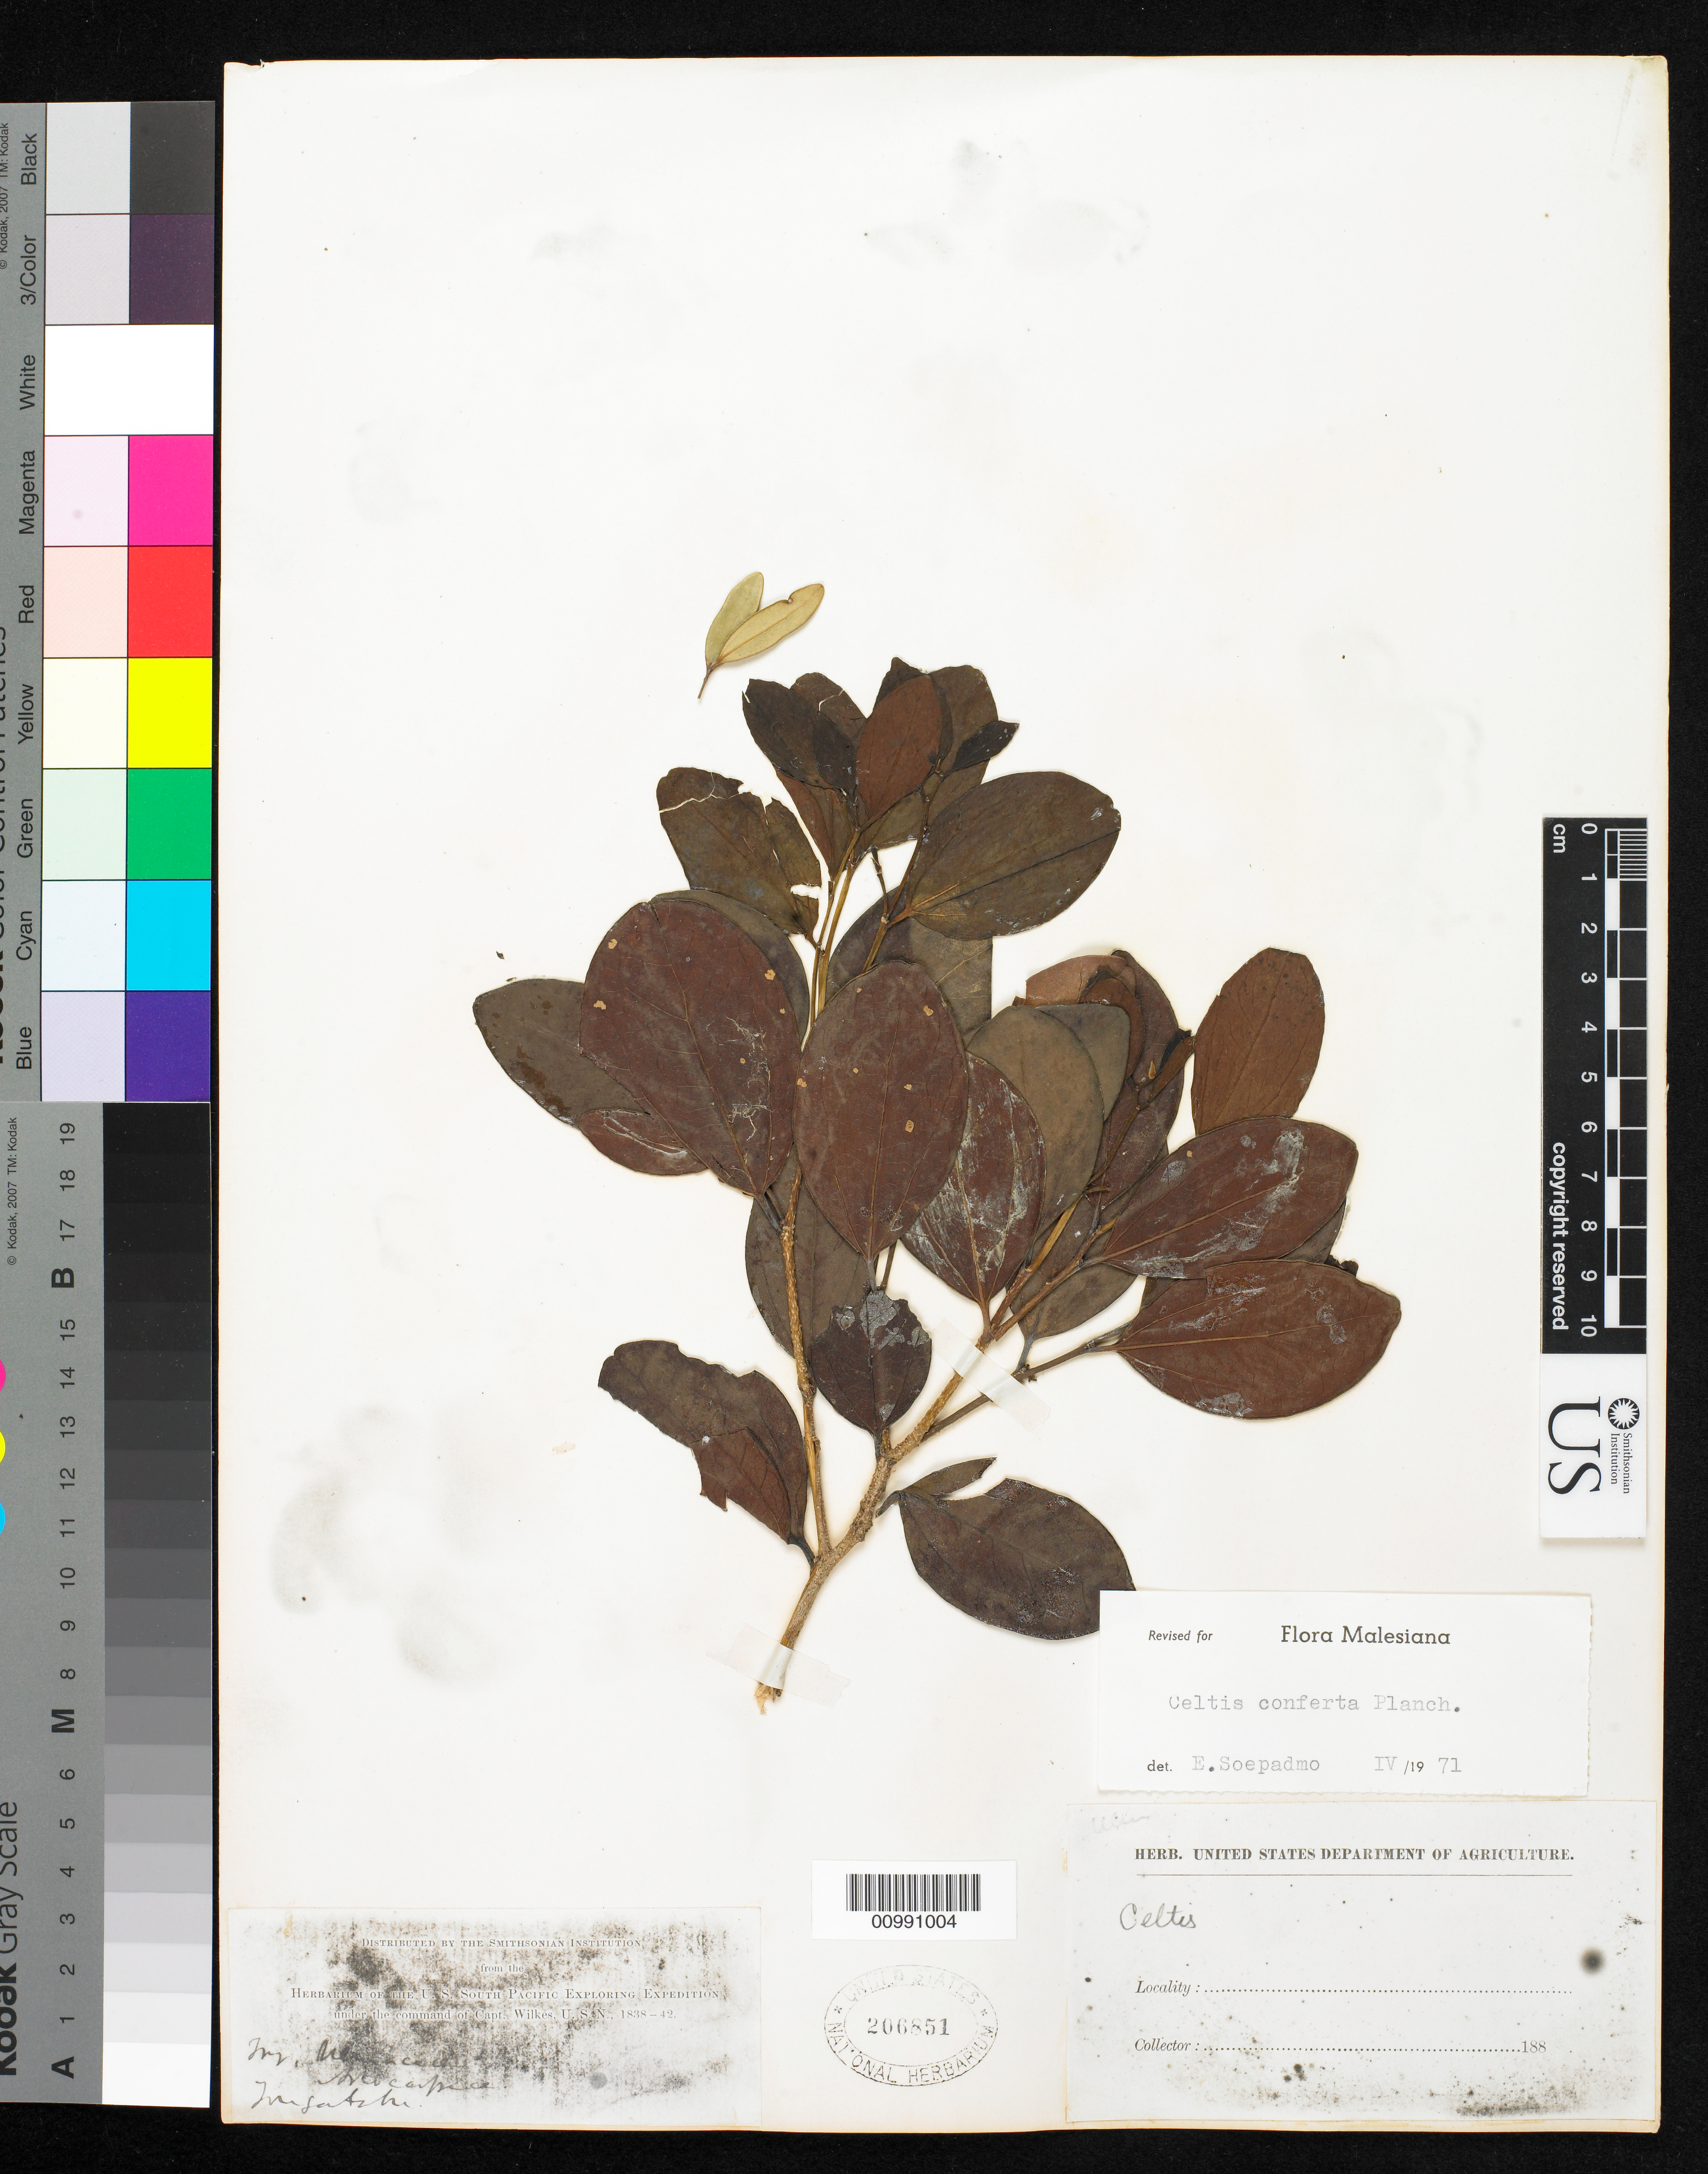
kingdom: Plantae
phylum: Tracheophyta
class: Magnoliopsida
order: Rosales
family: Cannabaceae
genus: Celtis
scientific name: Celtis conferta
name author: Planch.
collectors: Wilkes Explor. Exped.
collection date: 1838/1842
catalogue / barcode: US 206851